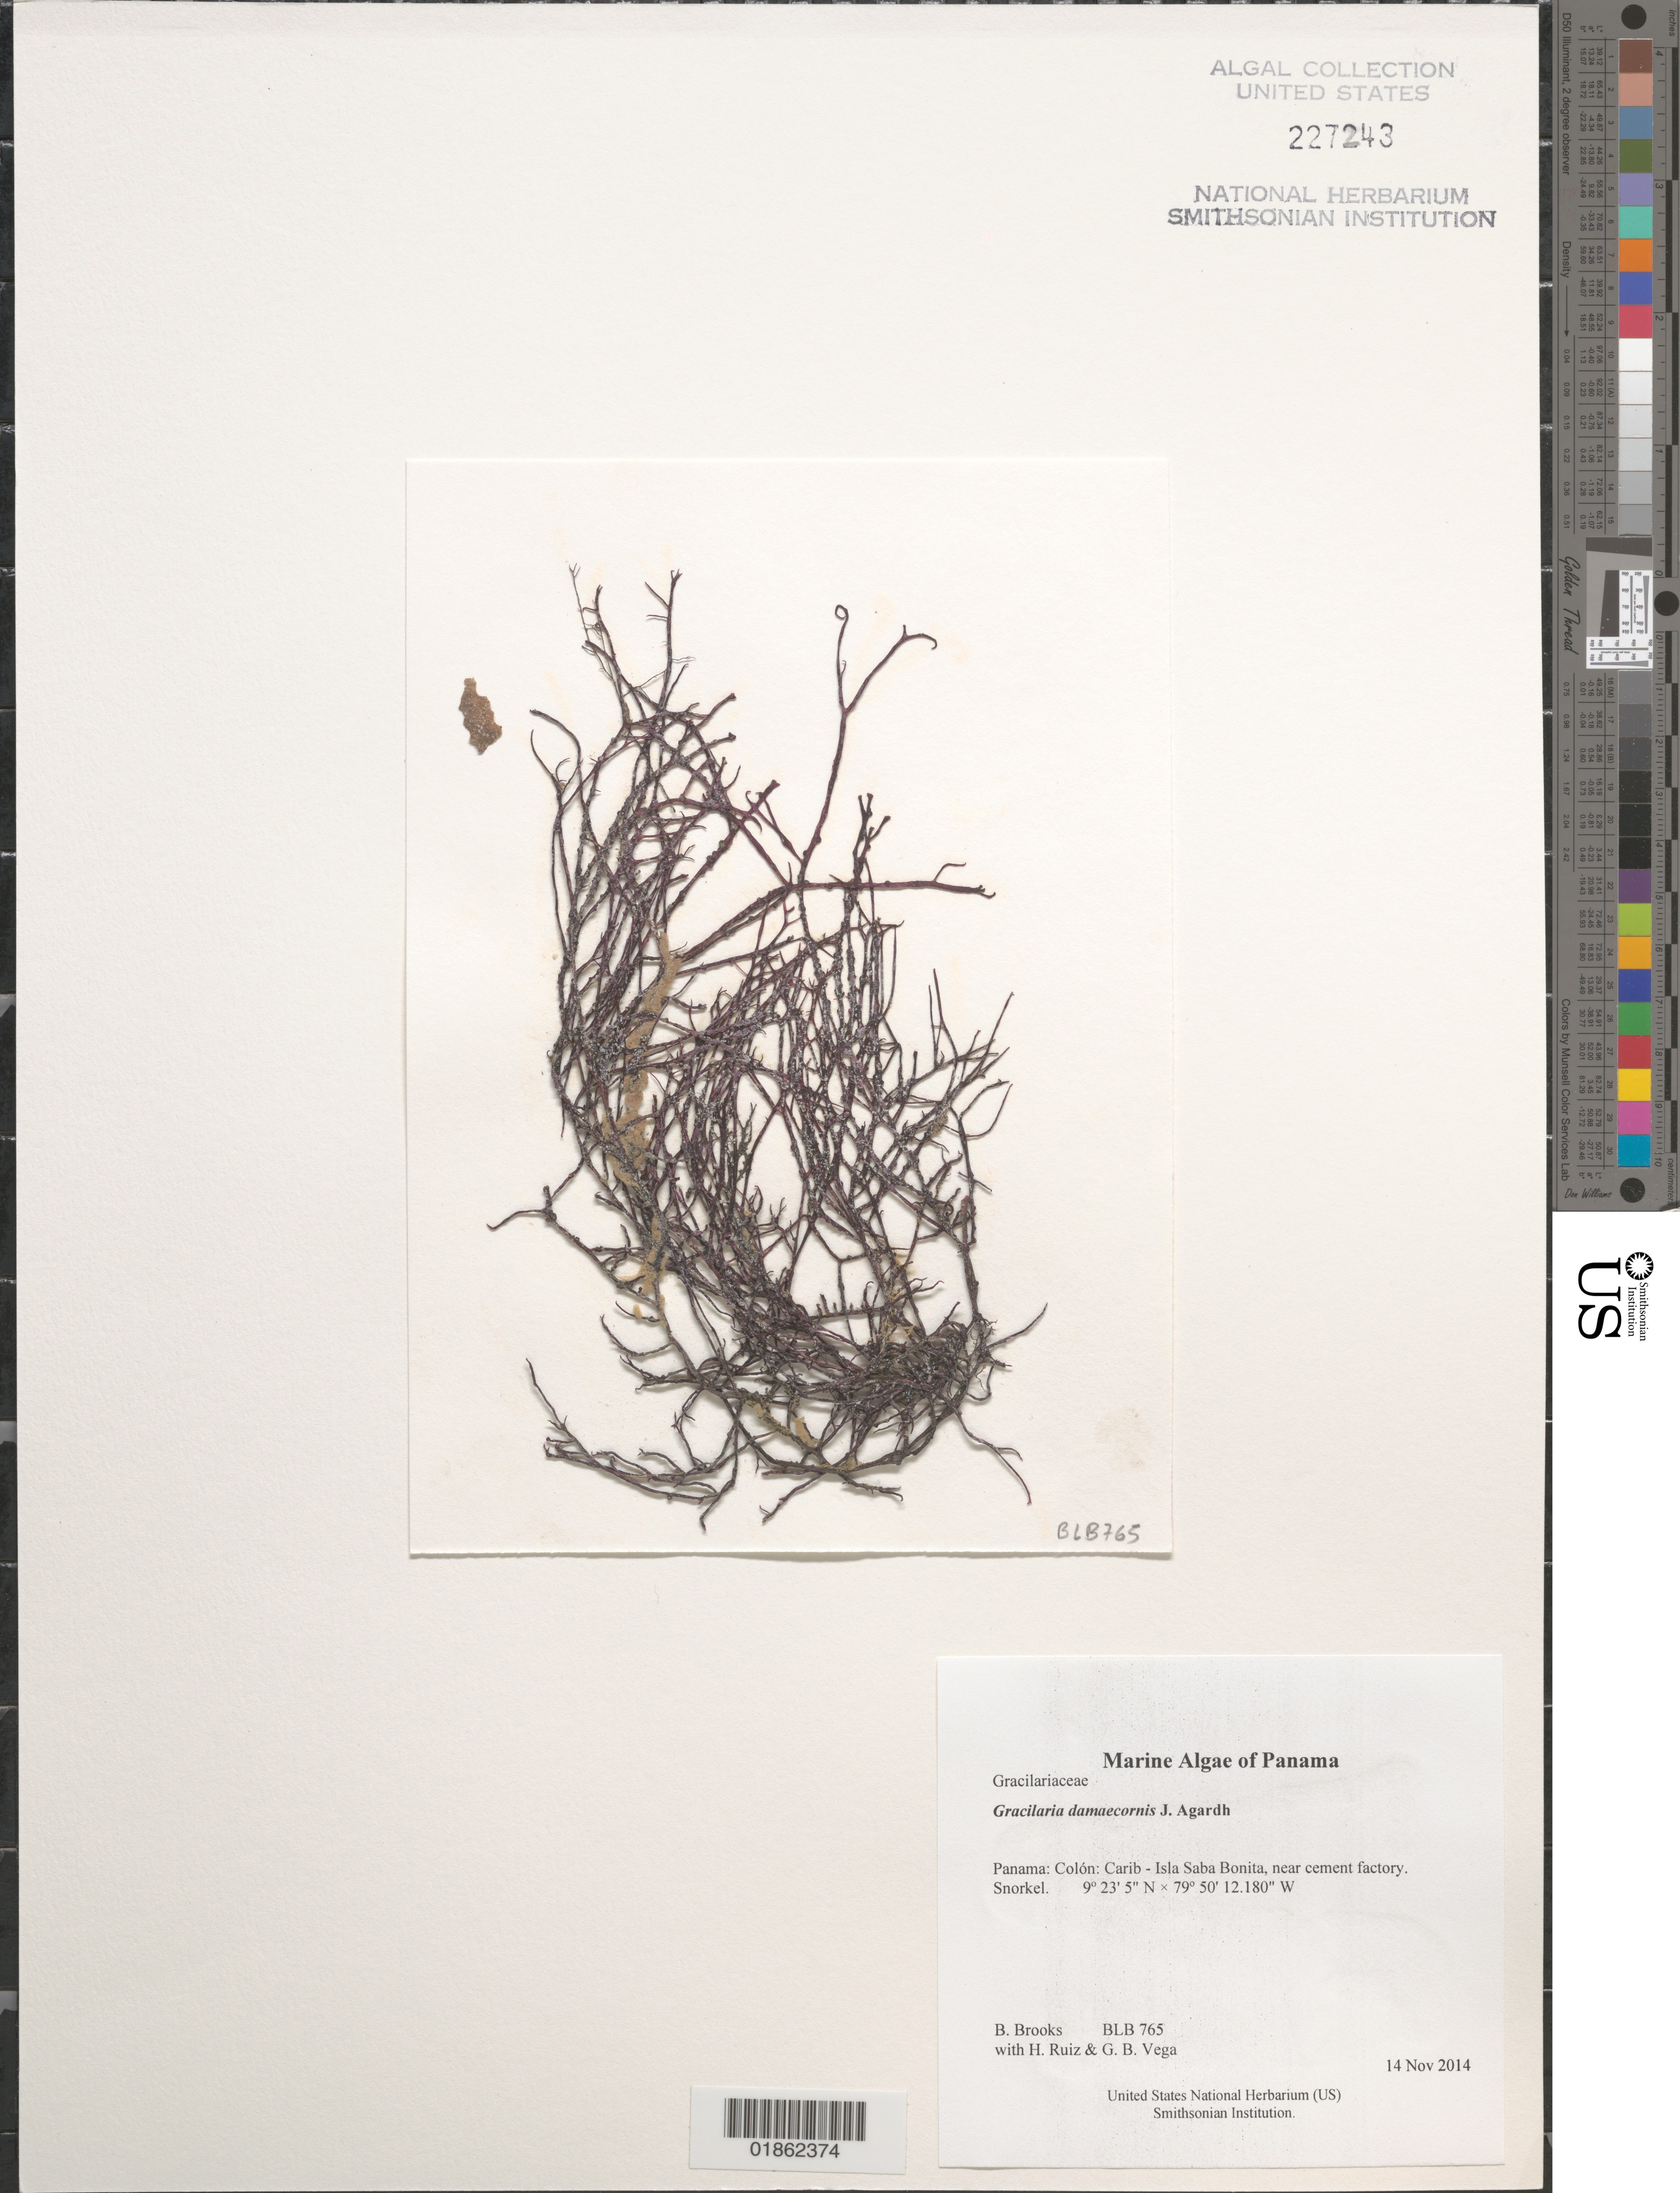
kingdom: Plantae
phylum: Rhodophyta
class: Florideophyceae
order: Gracilariales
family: Gracilariaceae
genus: Gracilaria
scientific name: Gracilaria damaecornis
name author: J. Agardh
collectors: B. Brooks, H. Ruiz & G. B. Vega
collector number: BLB 765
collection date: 2014-11-14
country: Panama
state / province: Colón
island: Saba Bonita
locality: Carib - Isla Saba Bonita, near cement factory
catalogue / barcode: US 227243